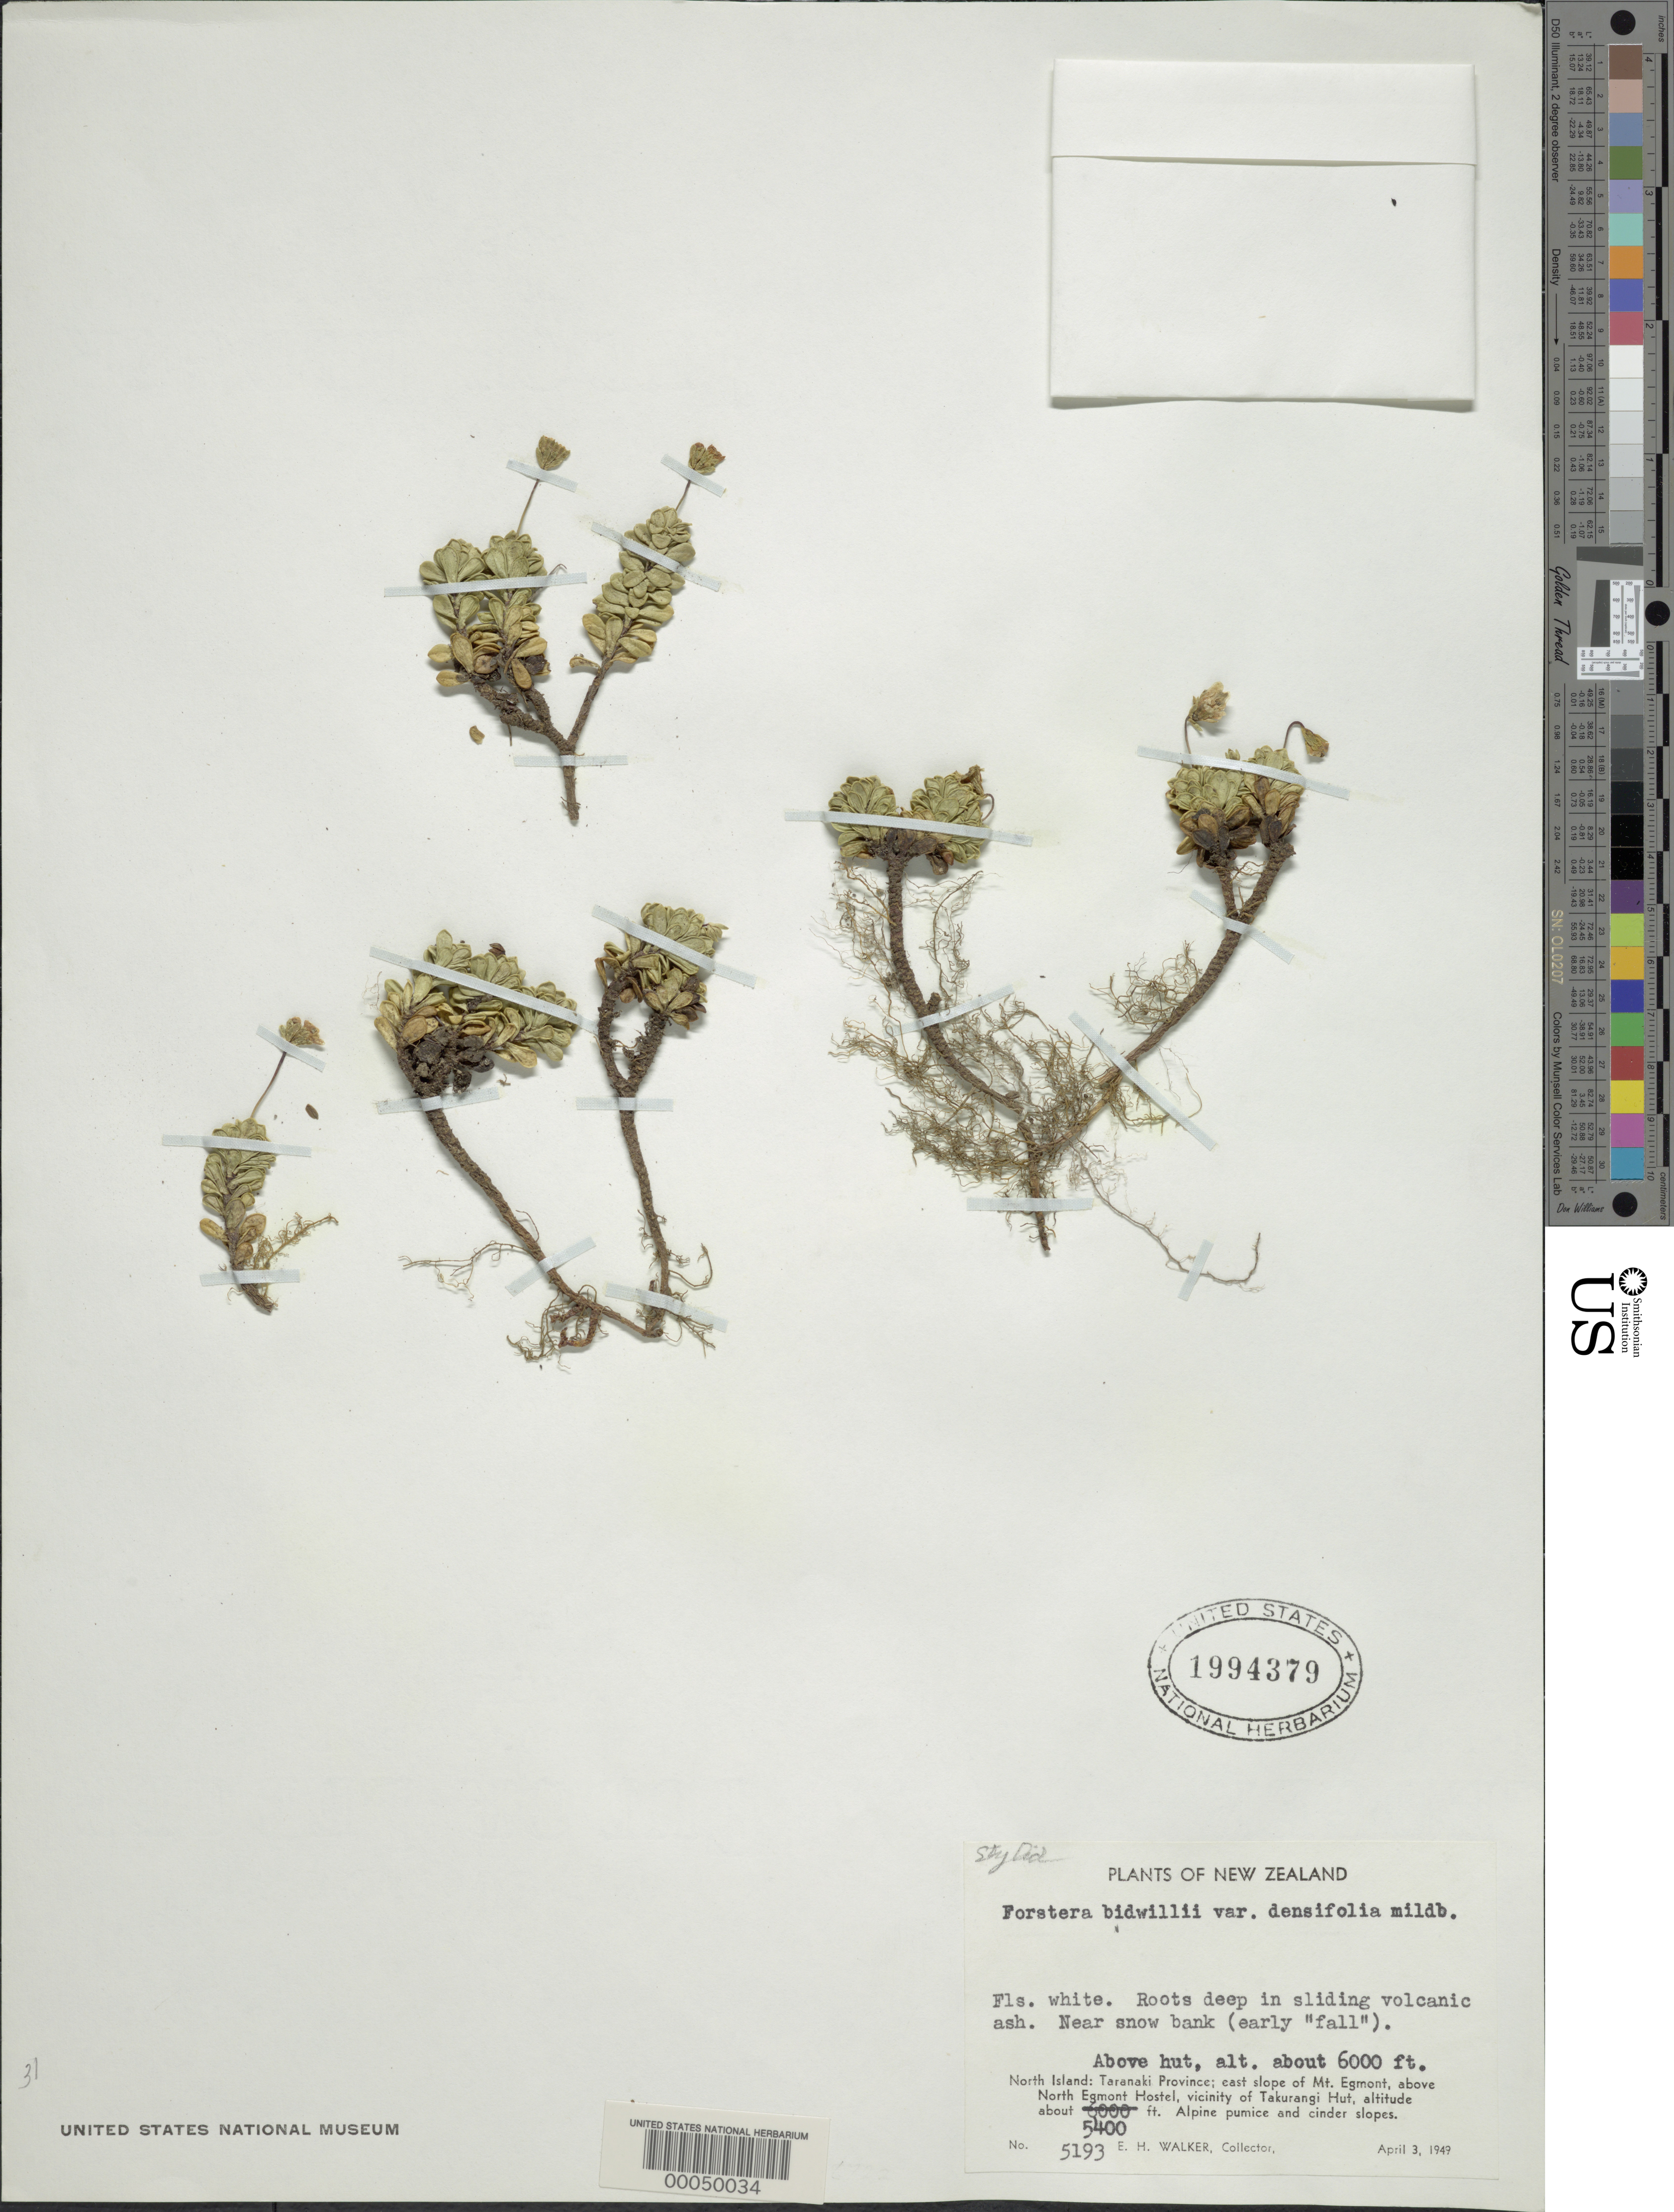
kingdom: Plantae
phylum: Tracheophyta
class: Magnoliopsida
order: Asterales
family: Stylidiaceae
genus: Forstera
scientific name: Forstera bidwillii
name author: Hook. f.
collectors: E. H. Walker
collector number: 5193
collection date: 1949-04-03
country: New Zealand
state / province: Taranaki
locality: Near snow bank (early "fall"). Above hut. North Island: east slope of Mt. Egmont, above North Egmont Hostel, vicinity of Takurangi Hut.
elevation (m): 1646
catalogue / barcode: US 1994379